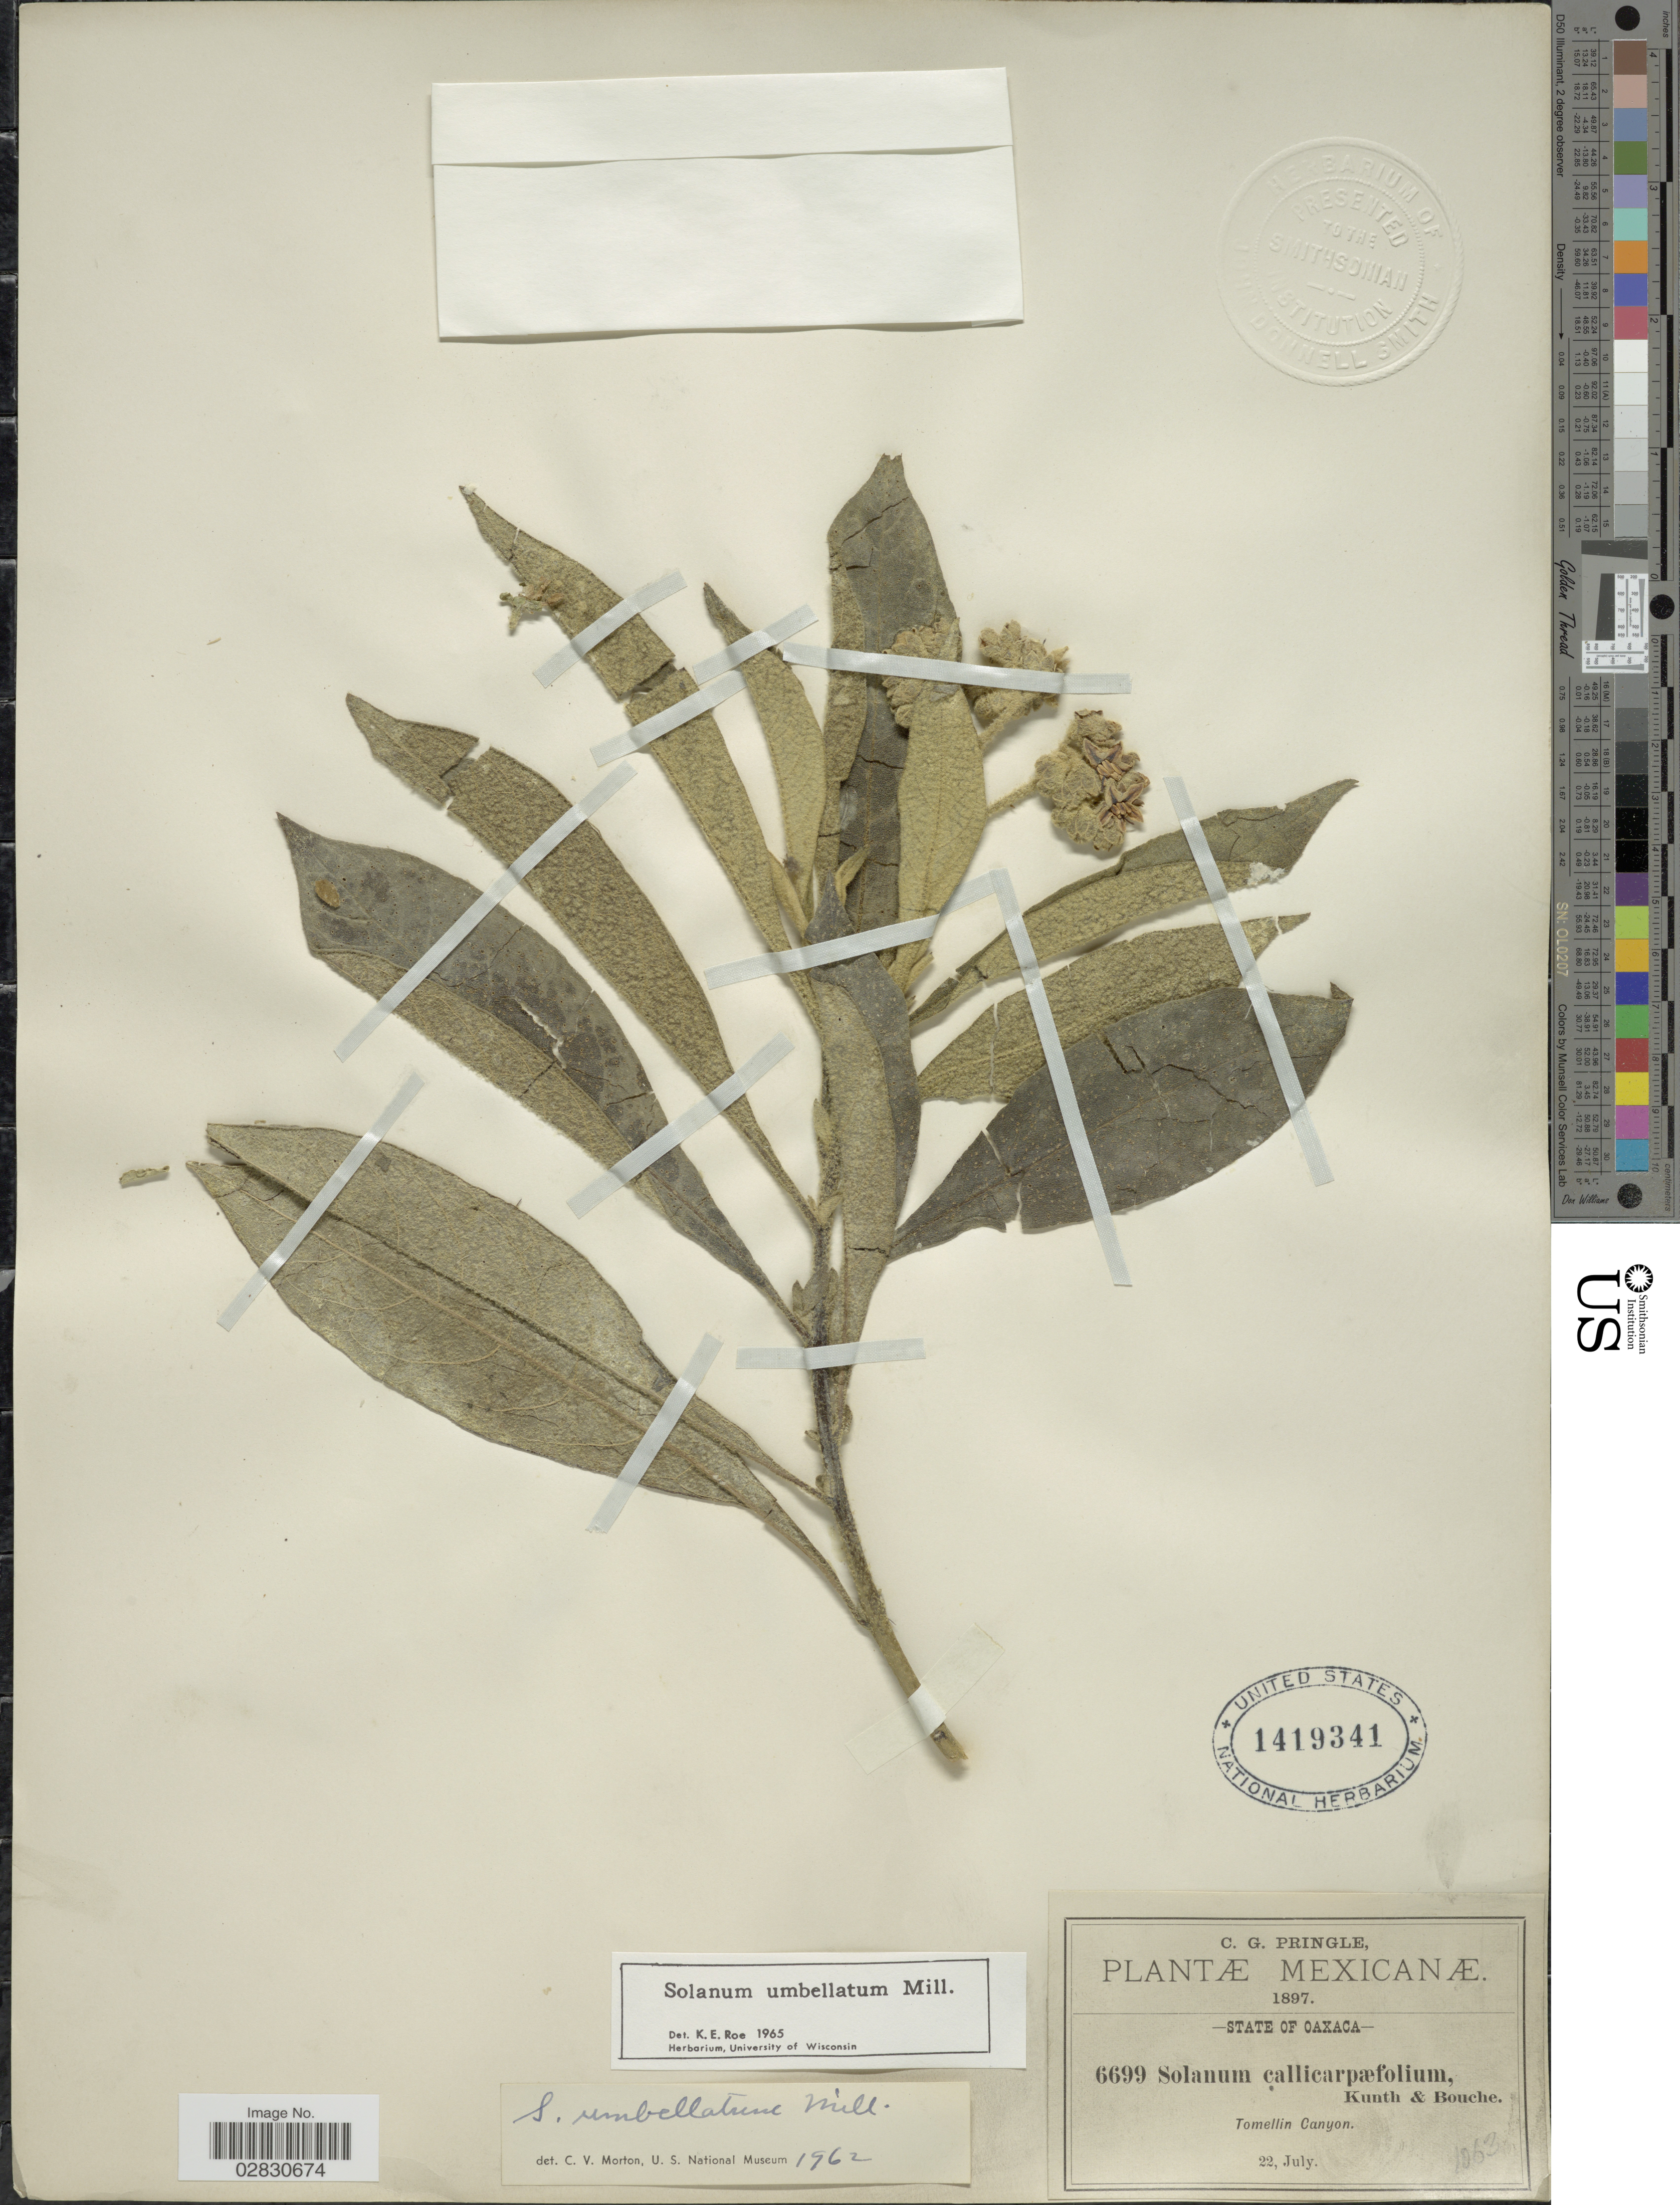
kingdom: Plantae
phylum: Tracheophyta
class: Magnoliopsida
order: Solanales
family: Solanaceae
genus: Solanum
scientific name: Solanum umbellatum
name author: Mill.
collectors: C. G. Pringle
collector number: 6699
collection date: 1897-07-22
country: Mexico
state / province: Oaxaca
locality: Tomellin Canyon.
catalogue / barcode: US 1419341